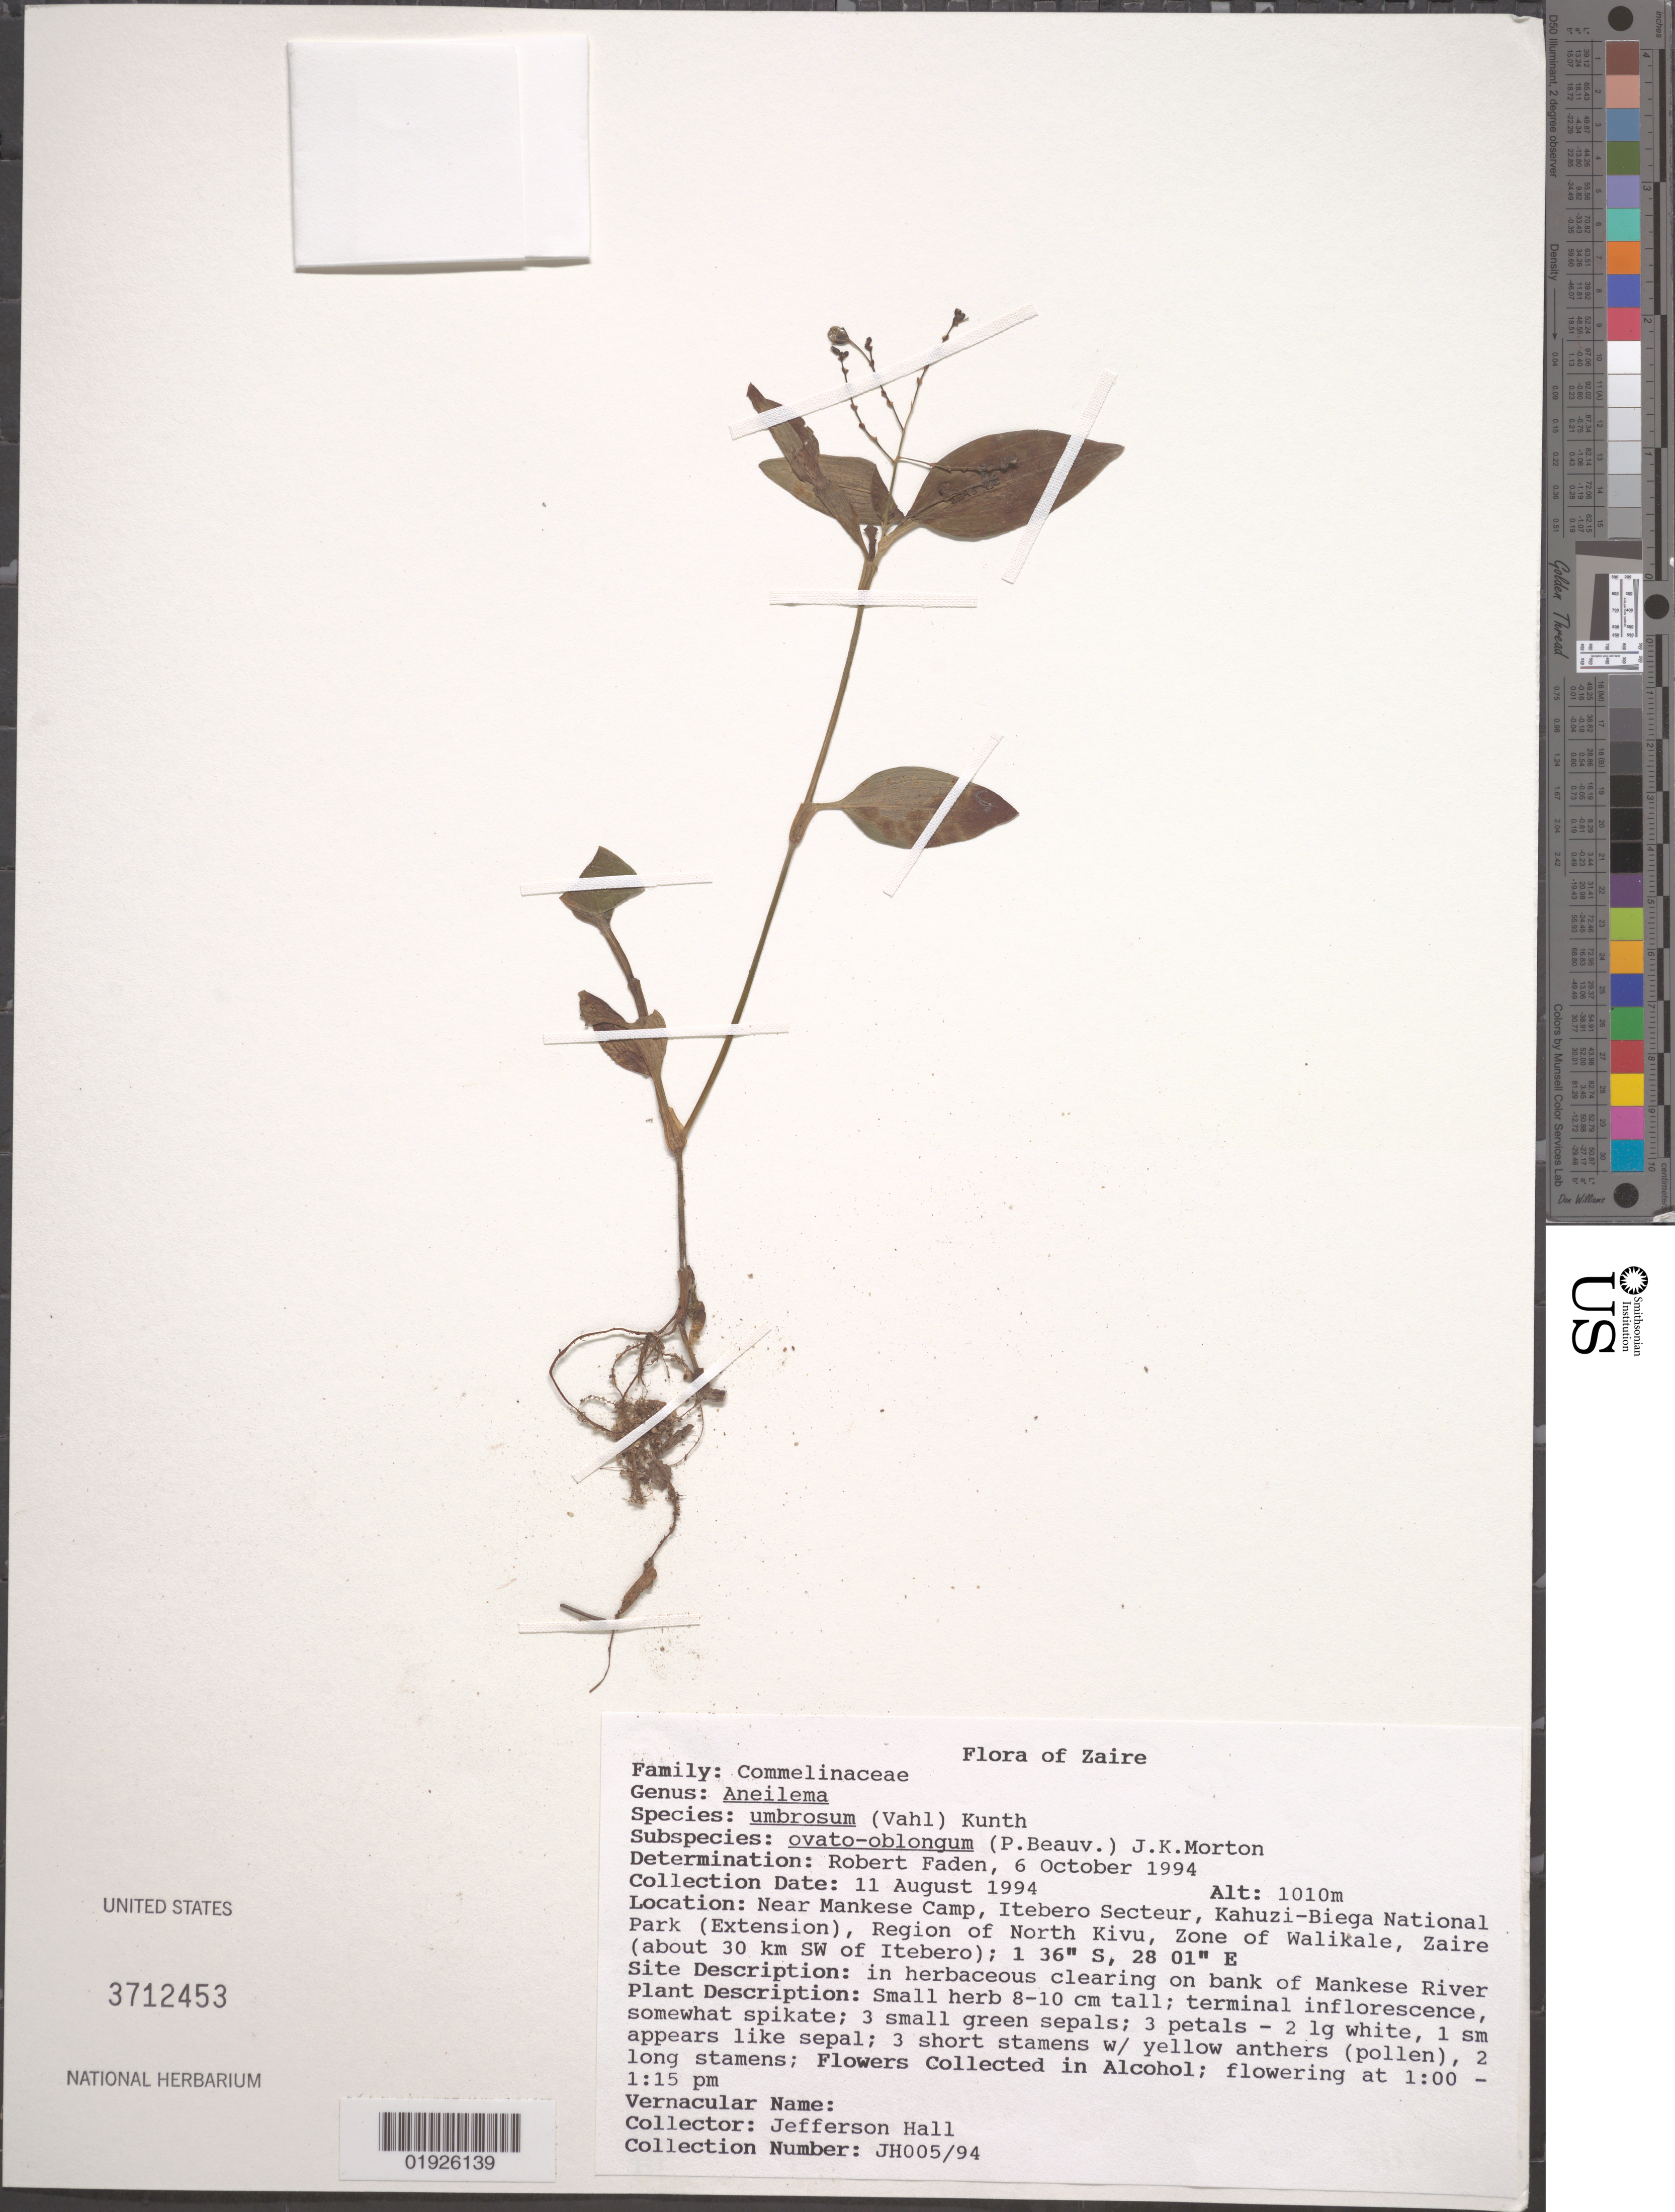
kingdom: Plantae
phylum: Tracheophyta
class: Liliopsida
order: Commelinales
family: Commelinaceae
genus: Aneilema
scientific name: Aneilema umbrosum subsp. ovato-oblongum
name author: (P. Beauv.) J.K. Morton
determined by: Faden, Robert B., (US), Smithsonian Institution - National Museum of Natural History (UNITED STATES)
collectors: J. Hall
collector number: JH005/94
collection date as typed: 11 Aug 1994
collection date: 1994-08-11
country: Congo, Democratic Republic of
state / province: Sud-Kivu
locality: Near Mankese camp, Itebero Secteur, Kahuzi-Biega National Park (Extension), Region of North Kivu, Zone of Walikale, Zaire (about 30 km SW of Itebero).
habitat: In herbaceous clearing on bank of Mankese River.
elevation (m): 1010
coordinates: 1 36 S, 28 01 E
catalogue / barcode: US 3712453